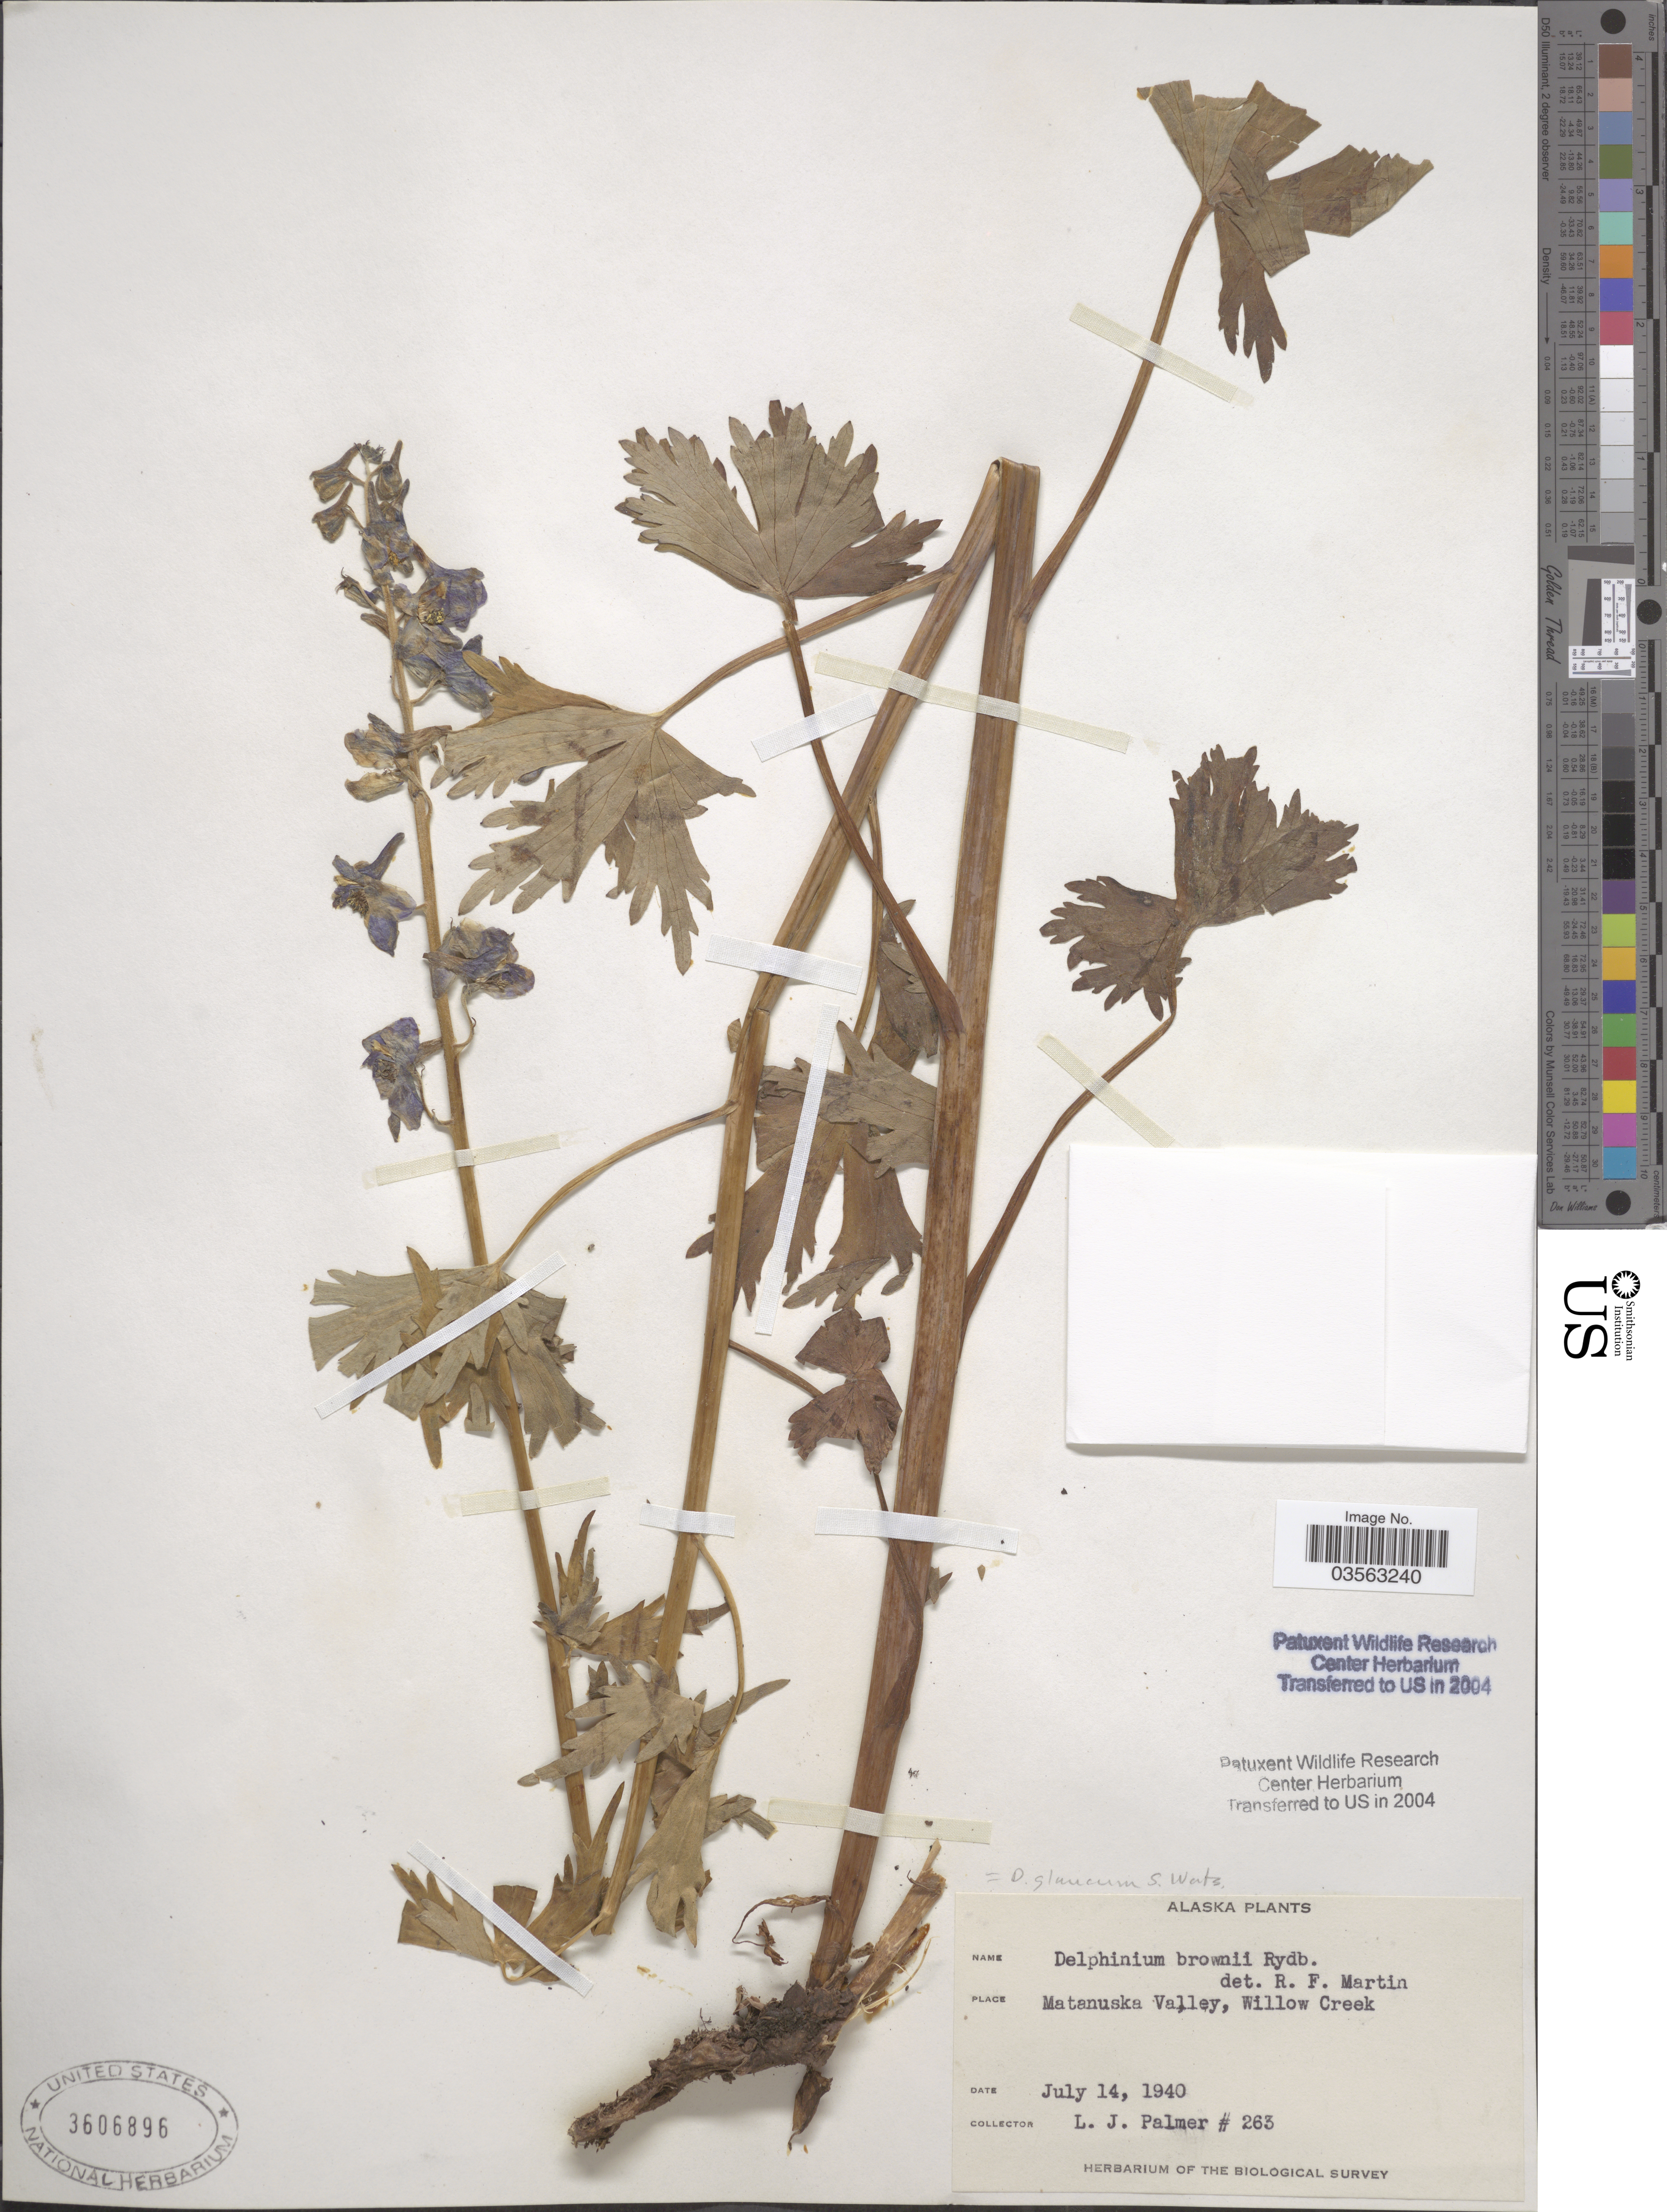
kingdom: Plantae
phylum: Tracheophyta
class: Magnoliopsida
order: Ranunculales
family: Ranunculaceae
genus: Delphinium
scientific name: Delphinium glaucum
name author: S. Watson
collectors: L. J. Palmer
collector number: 263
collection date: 1940-07-14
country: United States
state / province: Alaska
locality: Matanuska Valley, Willow Creek.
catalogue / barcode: US 3606896